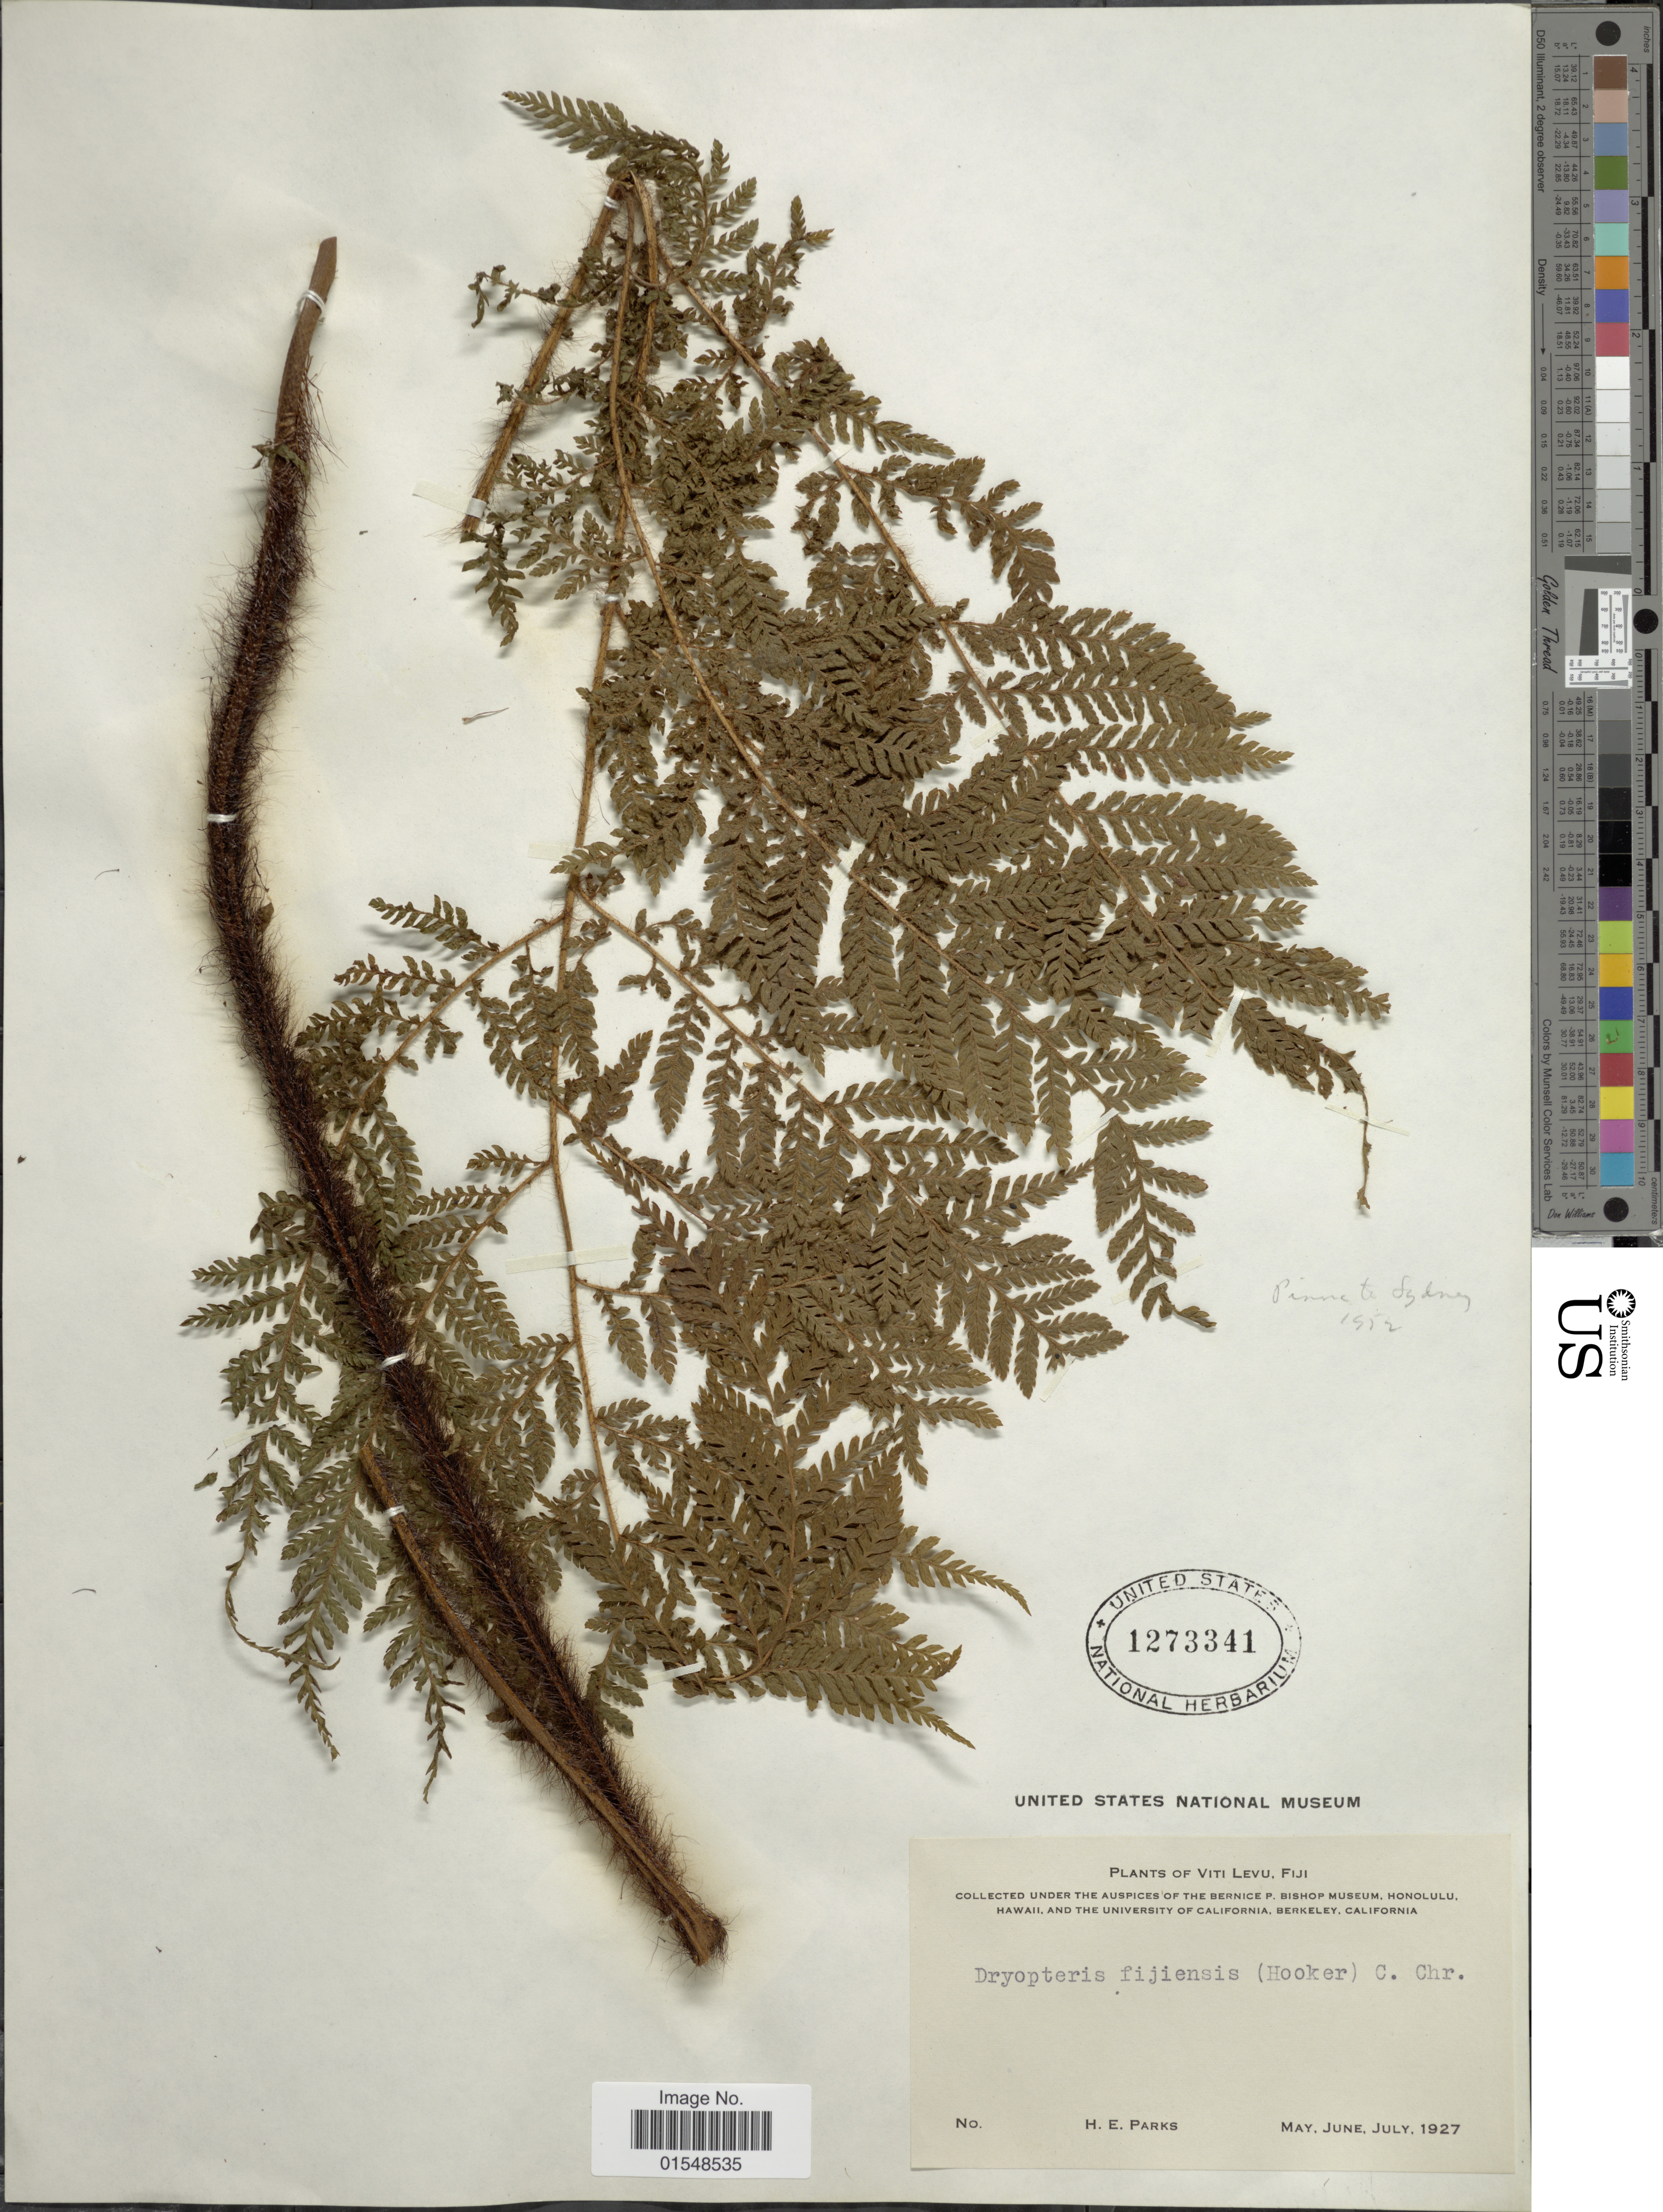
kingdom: Plantae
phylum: Tracheophyta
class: Polypodiopsida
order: Polypodiales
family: Dryopteridaceae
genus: Ctenitis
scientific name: Ctenitis fijiensis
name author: (Hook.) Copel.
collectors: H. E. Parks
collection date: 1927-05/1927-07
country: Fiji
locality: Viti Levu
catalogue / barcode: US 1273341